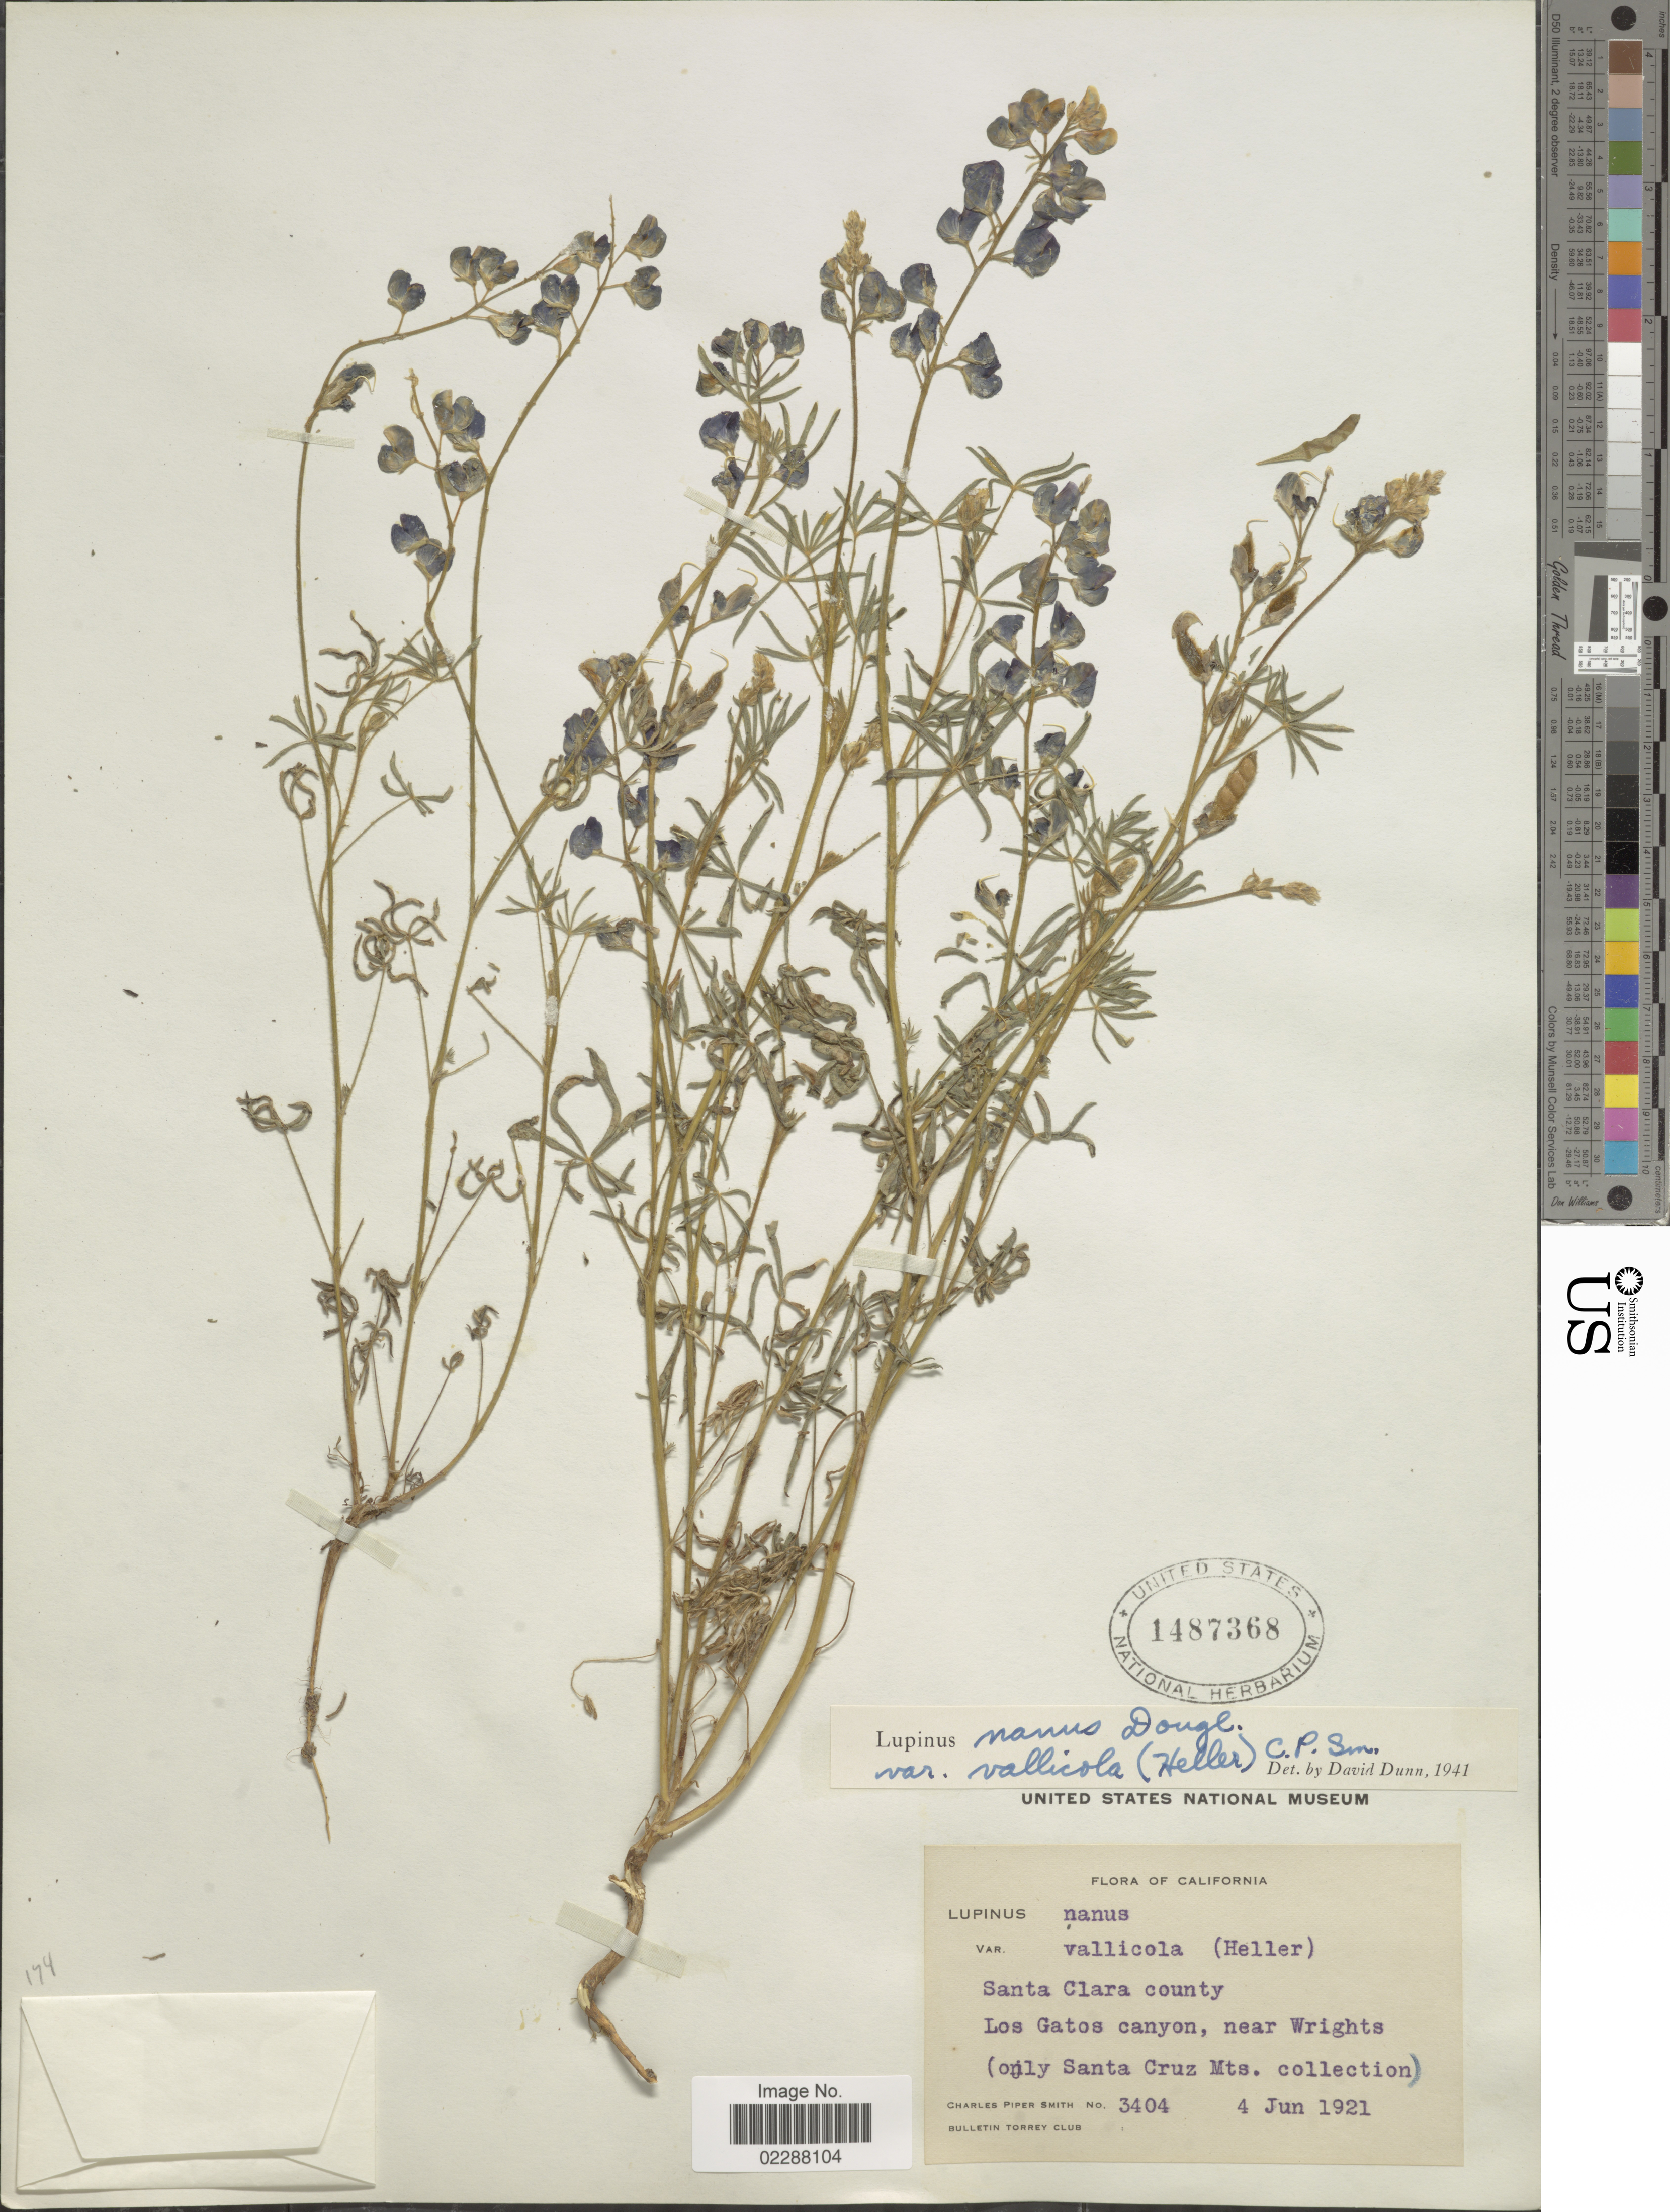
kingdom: Plantae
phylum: Tracheophyta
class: Magnoliopsida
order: Fabales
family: Fabaceae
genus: Lupinus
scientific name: Lupinus vallicola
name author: A. Heller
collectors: C. P. Smith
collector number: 3404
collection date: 1921-06-04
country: United States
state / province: California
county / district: Santa Clara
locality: Santa Clara County, Los Gatos Canyon, near Wrights, Bulletin Torrey Club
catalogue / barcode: US 1487368